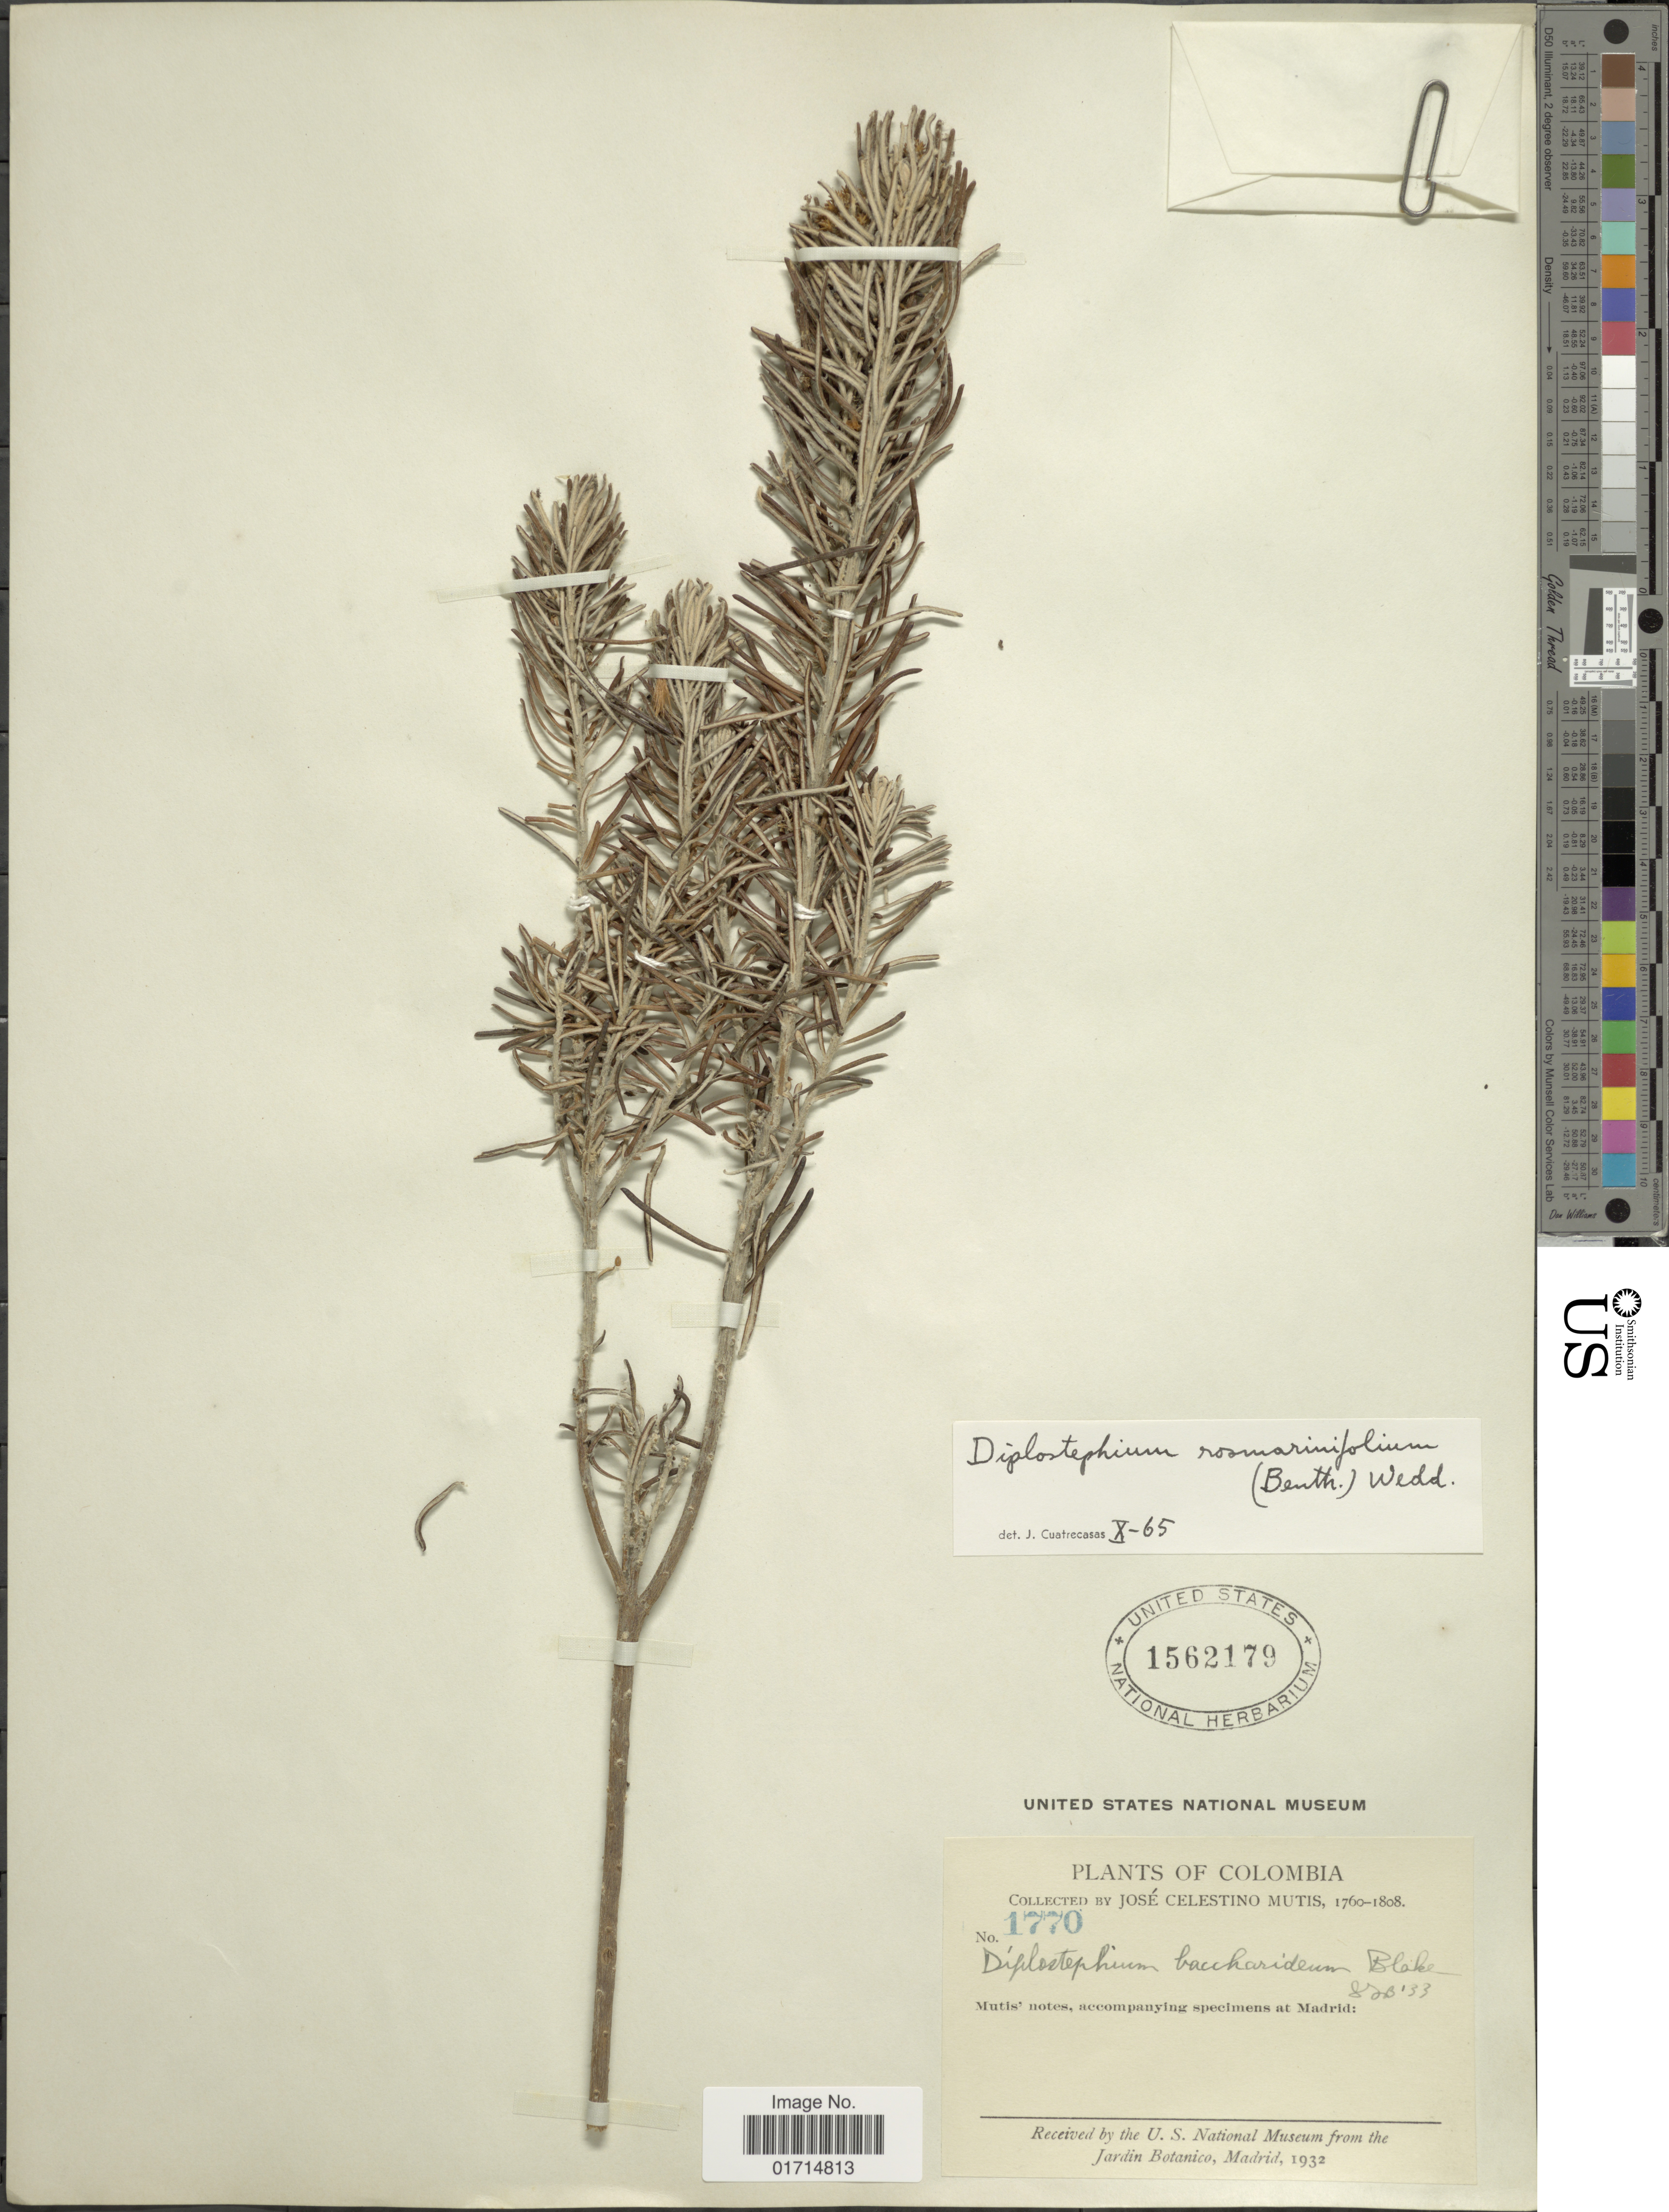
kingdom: Plantae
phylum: Tracheophyta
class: Magnoliopsida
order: Asterales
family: Asteraceae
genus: Diplostephium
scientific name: Diplostephium rosmarinifolium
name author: (Benth.) Wedd.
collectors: J. C. B. Mutis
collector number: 1770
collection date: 1760/1808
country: Colombia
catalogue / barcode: US 1562179